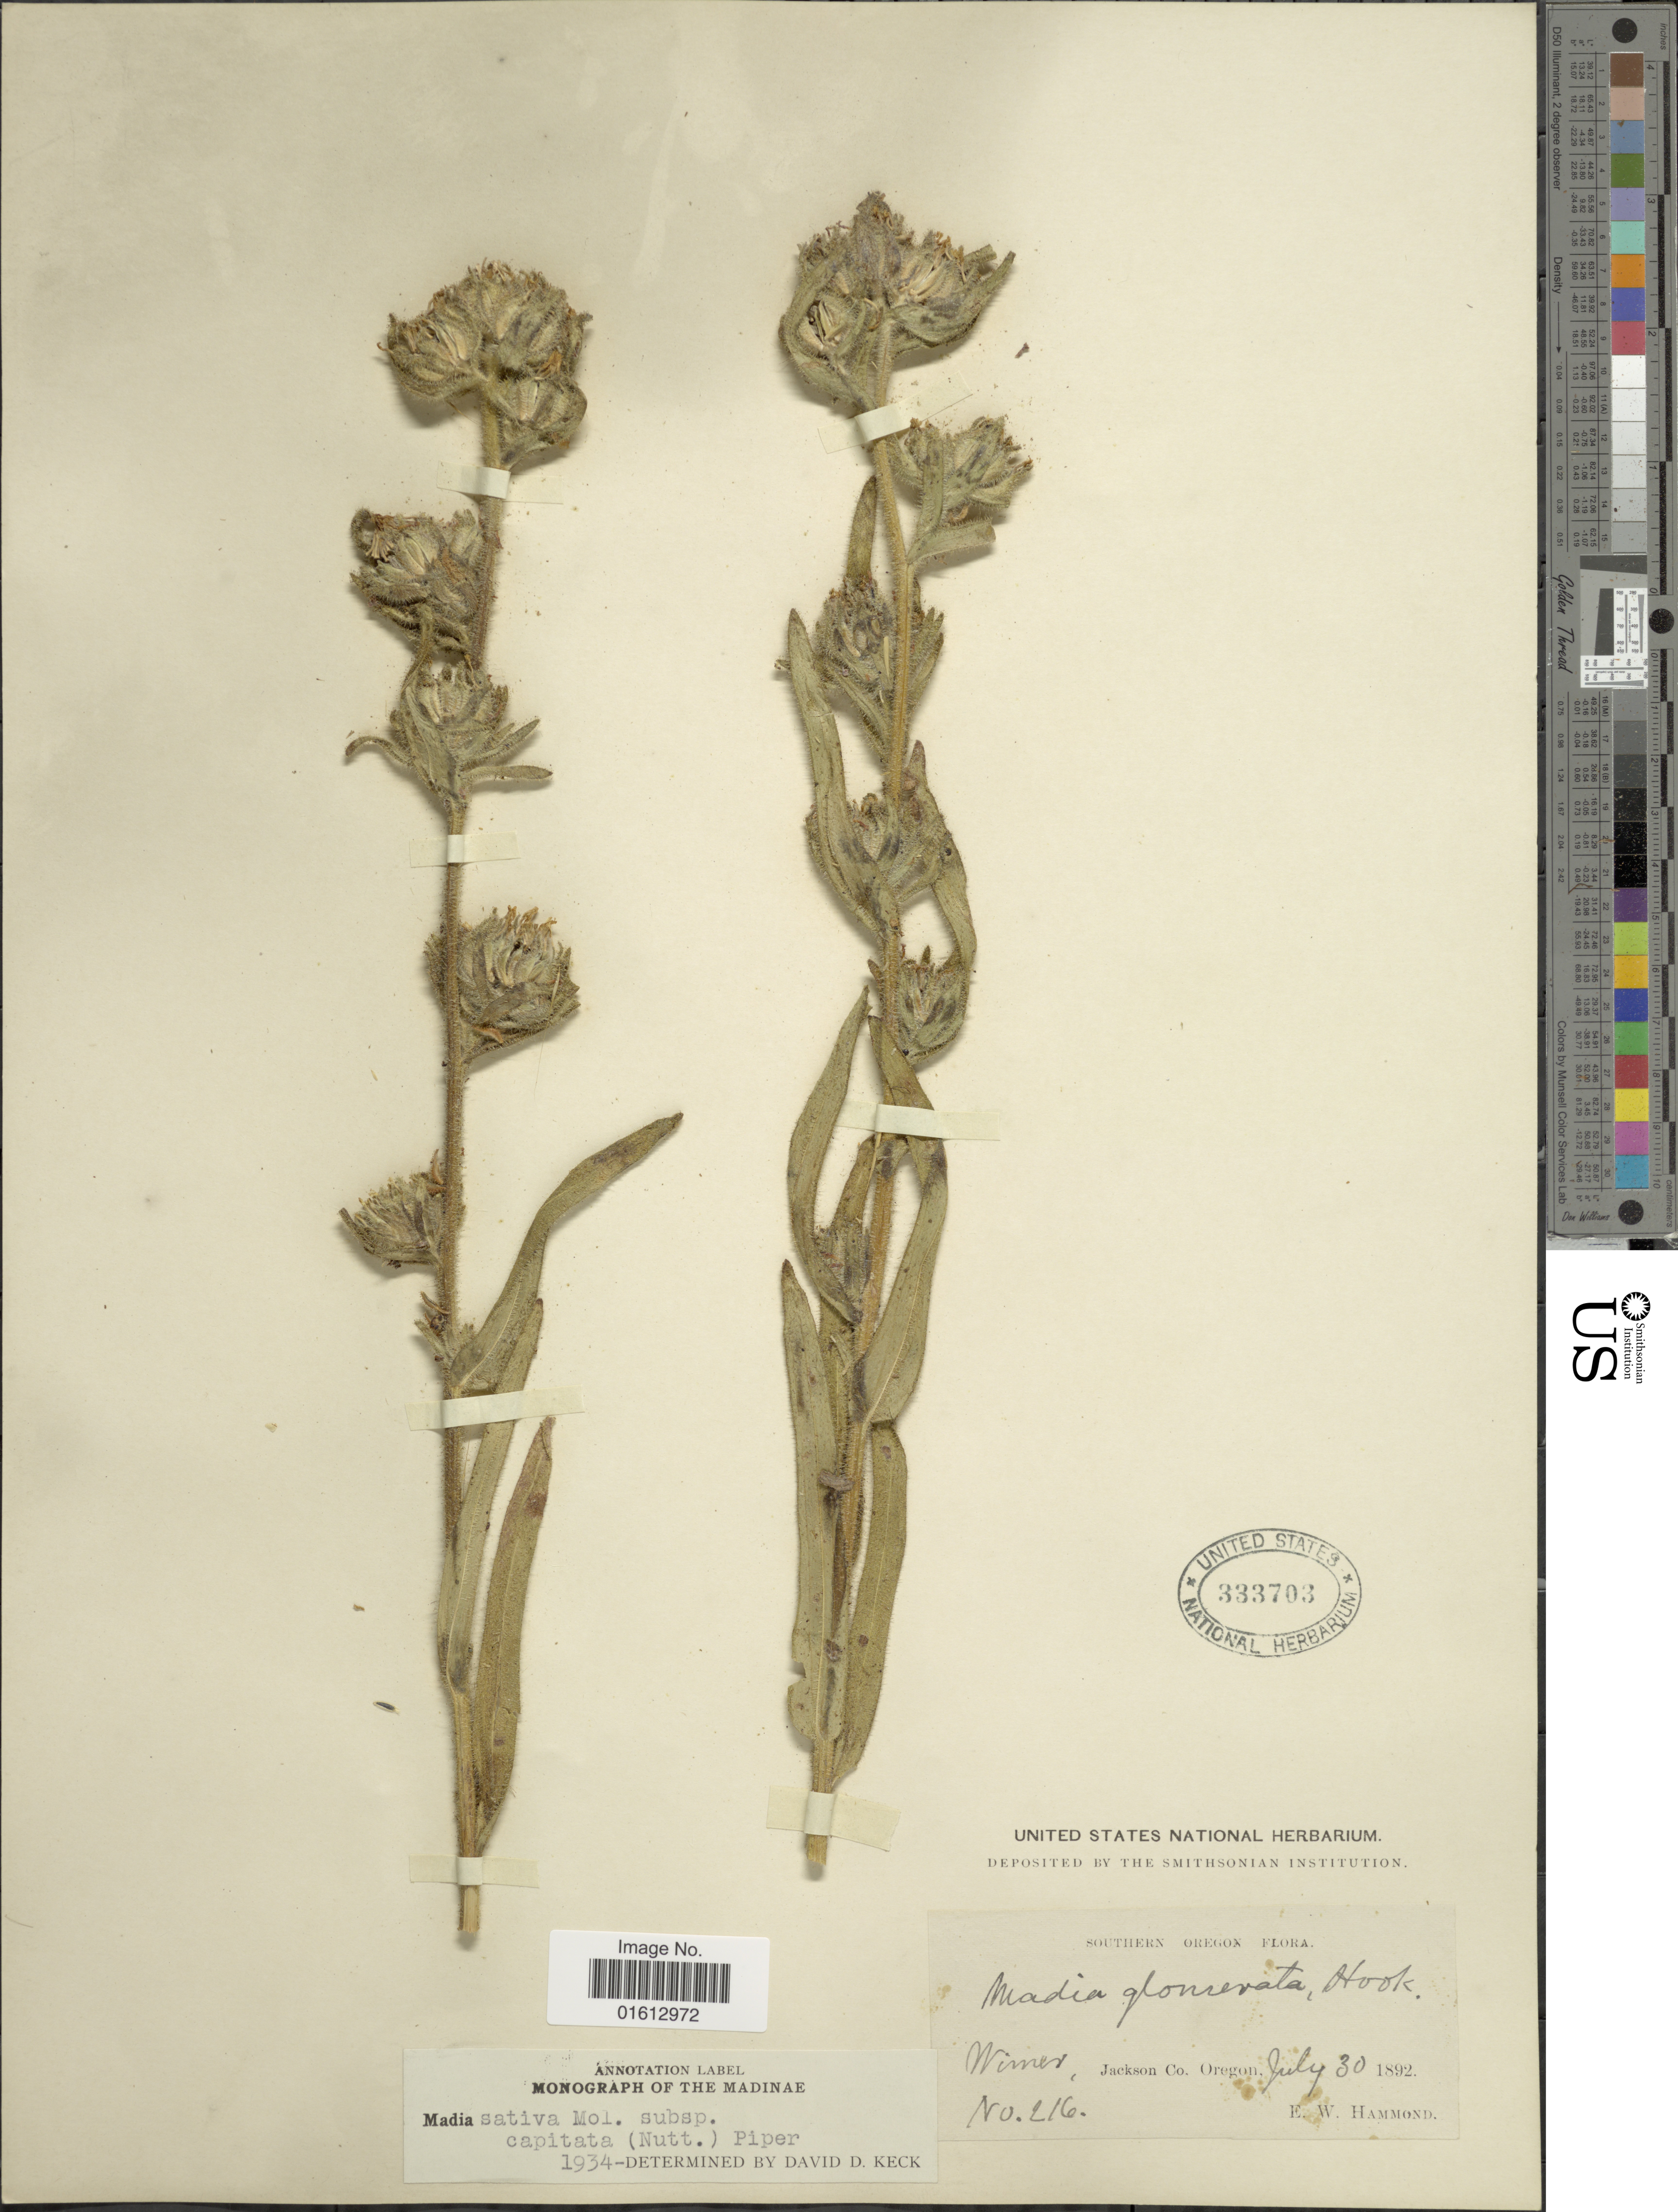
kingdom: Plantae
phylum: Tracheophyta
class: Magnoliopsida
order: Asterales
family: Asteraceae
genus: Madia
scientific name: Madia sativa subsp. capitata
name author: (Nutt.) Piper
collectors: E. Hammond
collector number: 216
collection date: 1892-07-30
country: United States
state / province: Oregon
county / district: Jackson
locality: Southern Oregon, Wimer, Jackson Co.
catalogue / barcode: US 333703